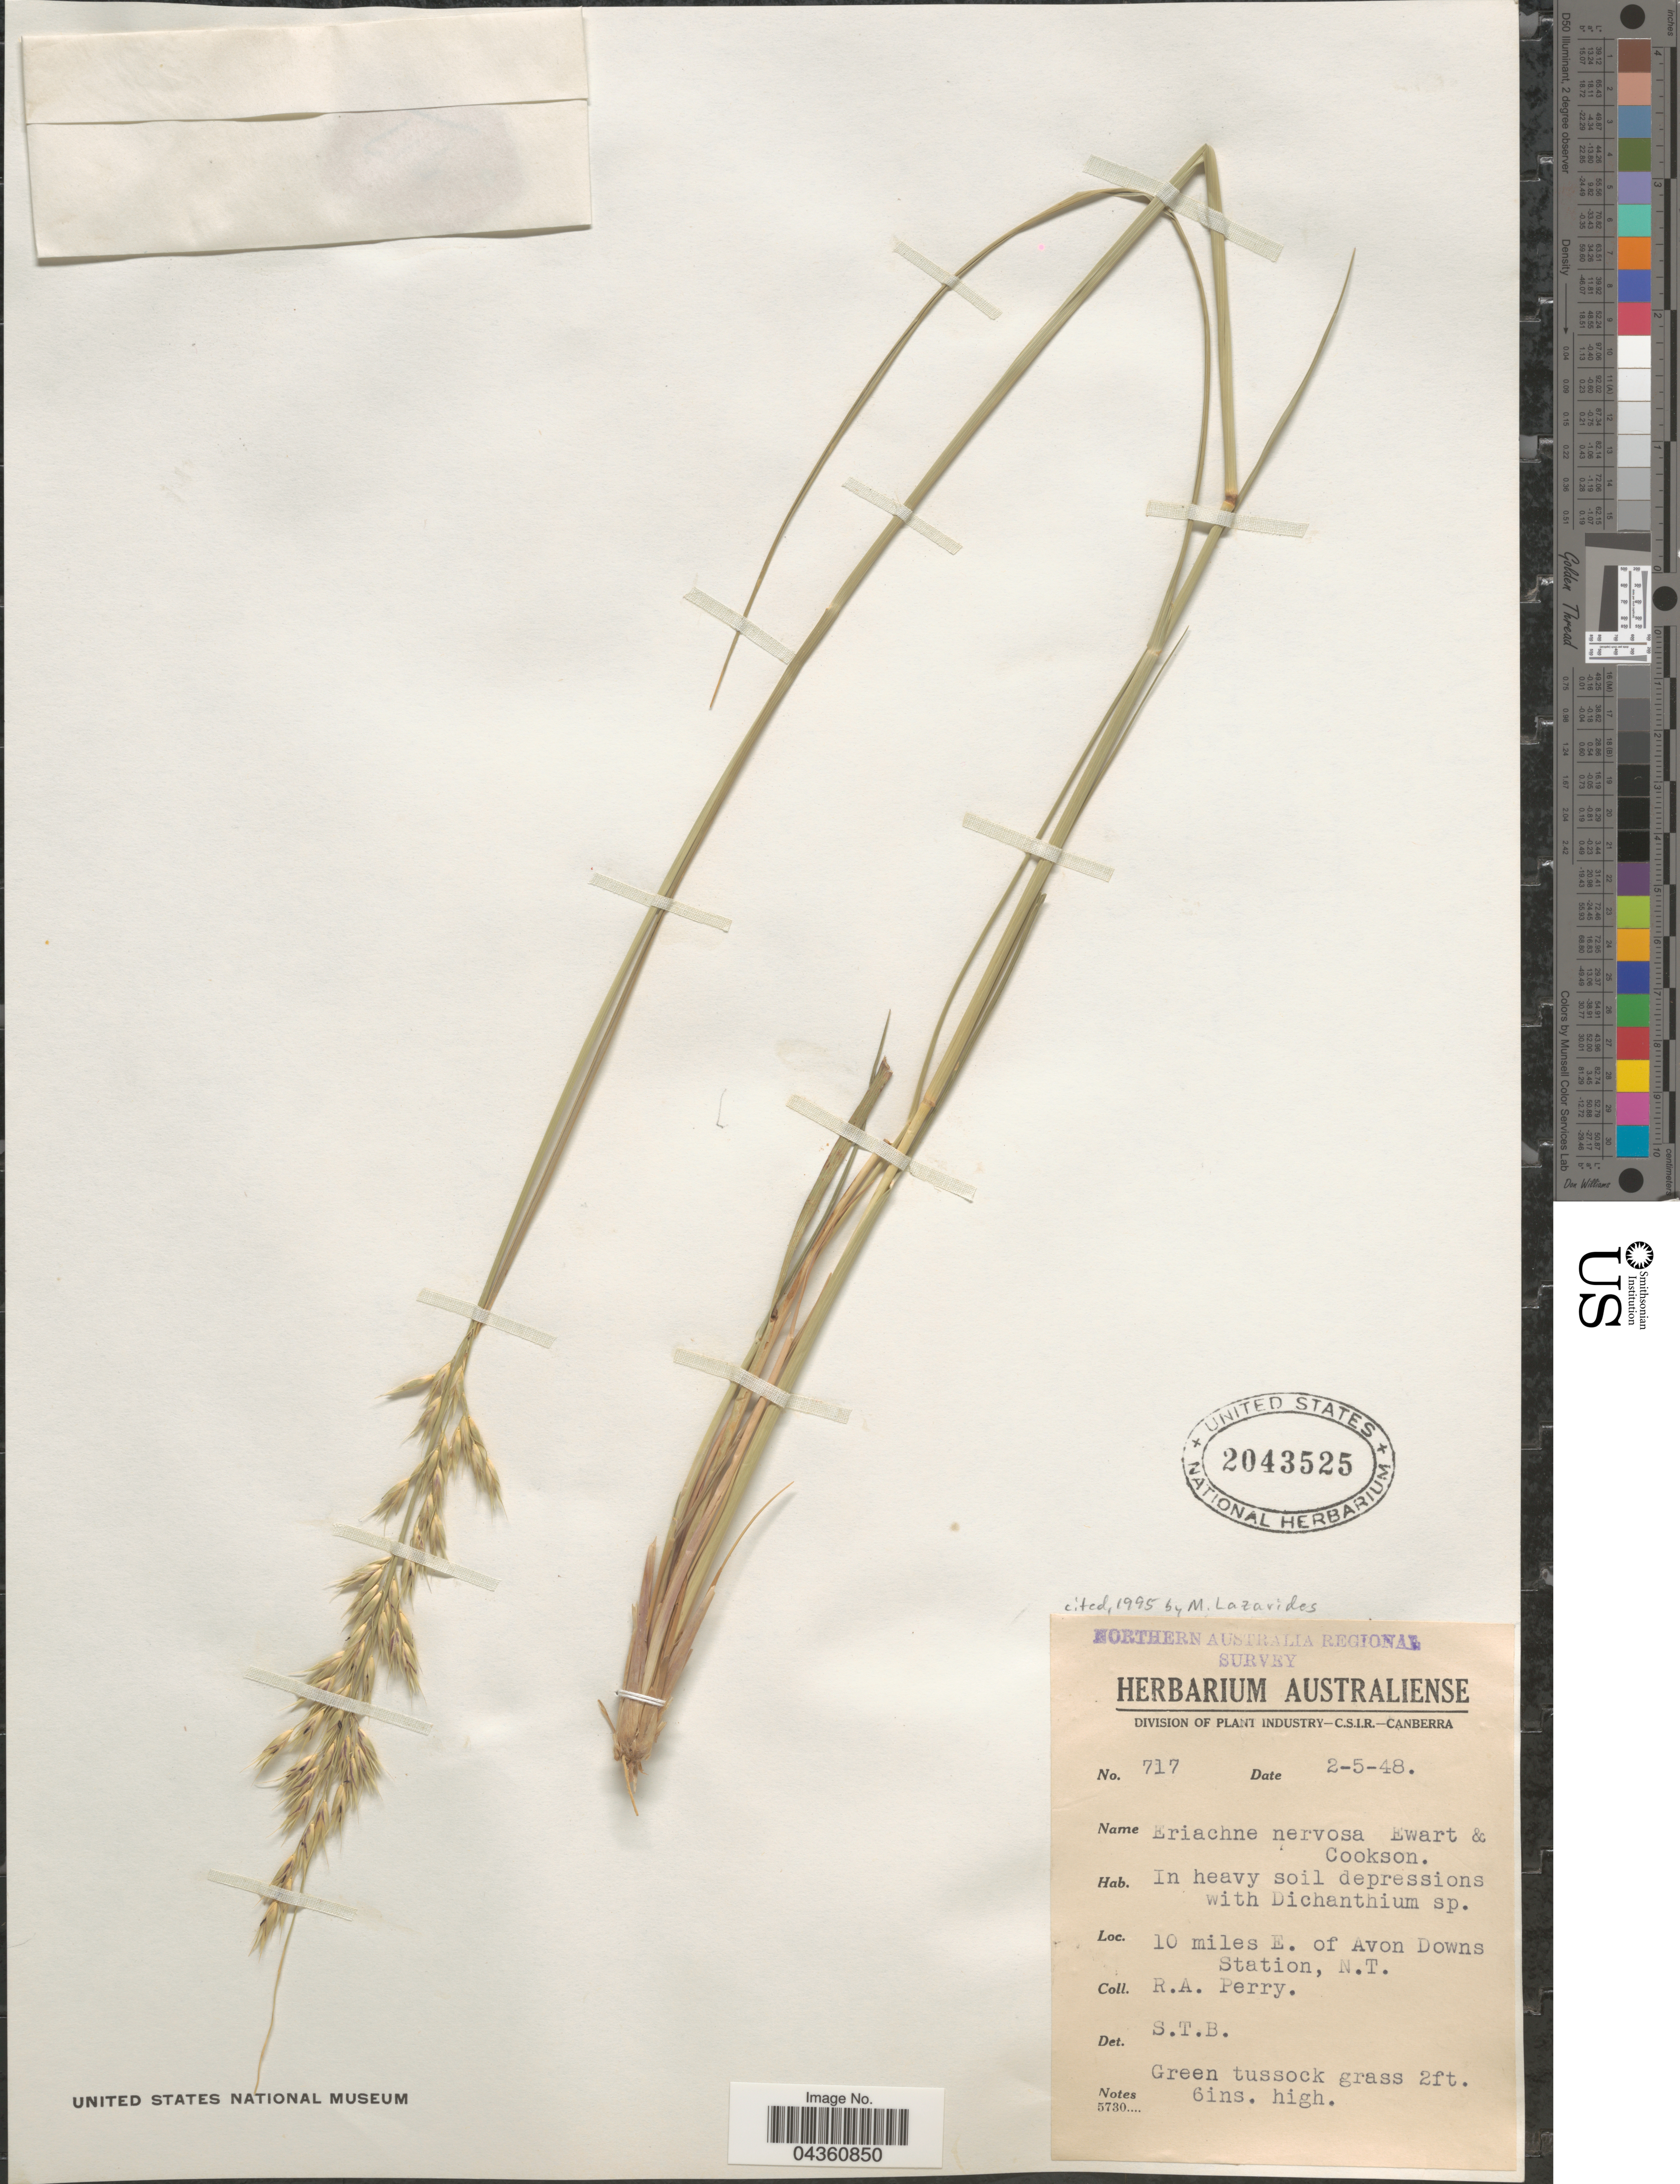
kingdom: Plantae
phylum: Tracheophyta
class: Liliopsida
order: Poales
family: Poaceae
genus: Eriachne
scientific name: Eriachne nervosa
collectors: Perry, R. A.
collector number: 717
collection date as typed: Transcribed d/m/y: 2/5/48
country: Australia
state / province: Northern Territory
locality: Northern Australia Regional Survey. 10 miles E. of Avon Downs Station.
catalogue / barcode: US 2043525